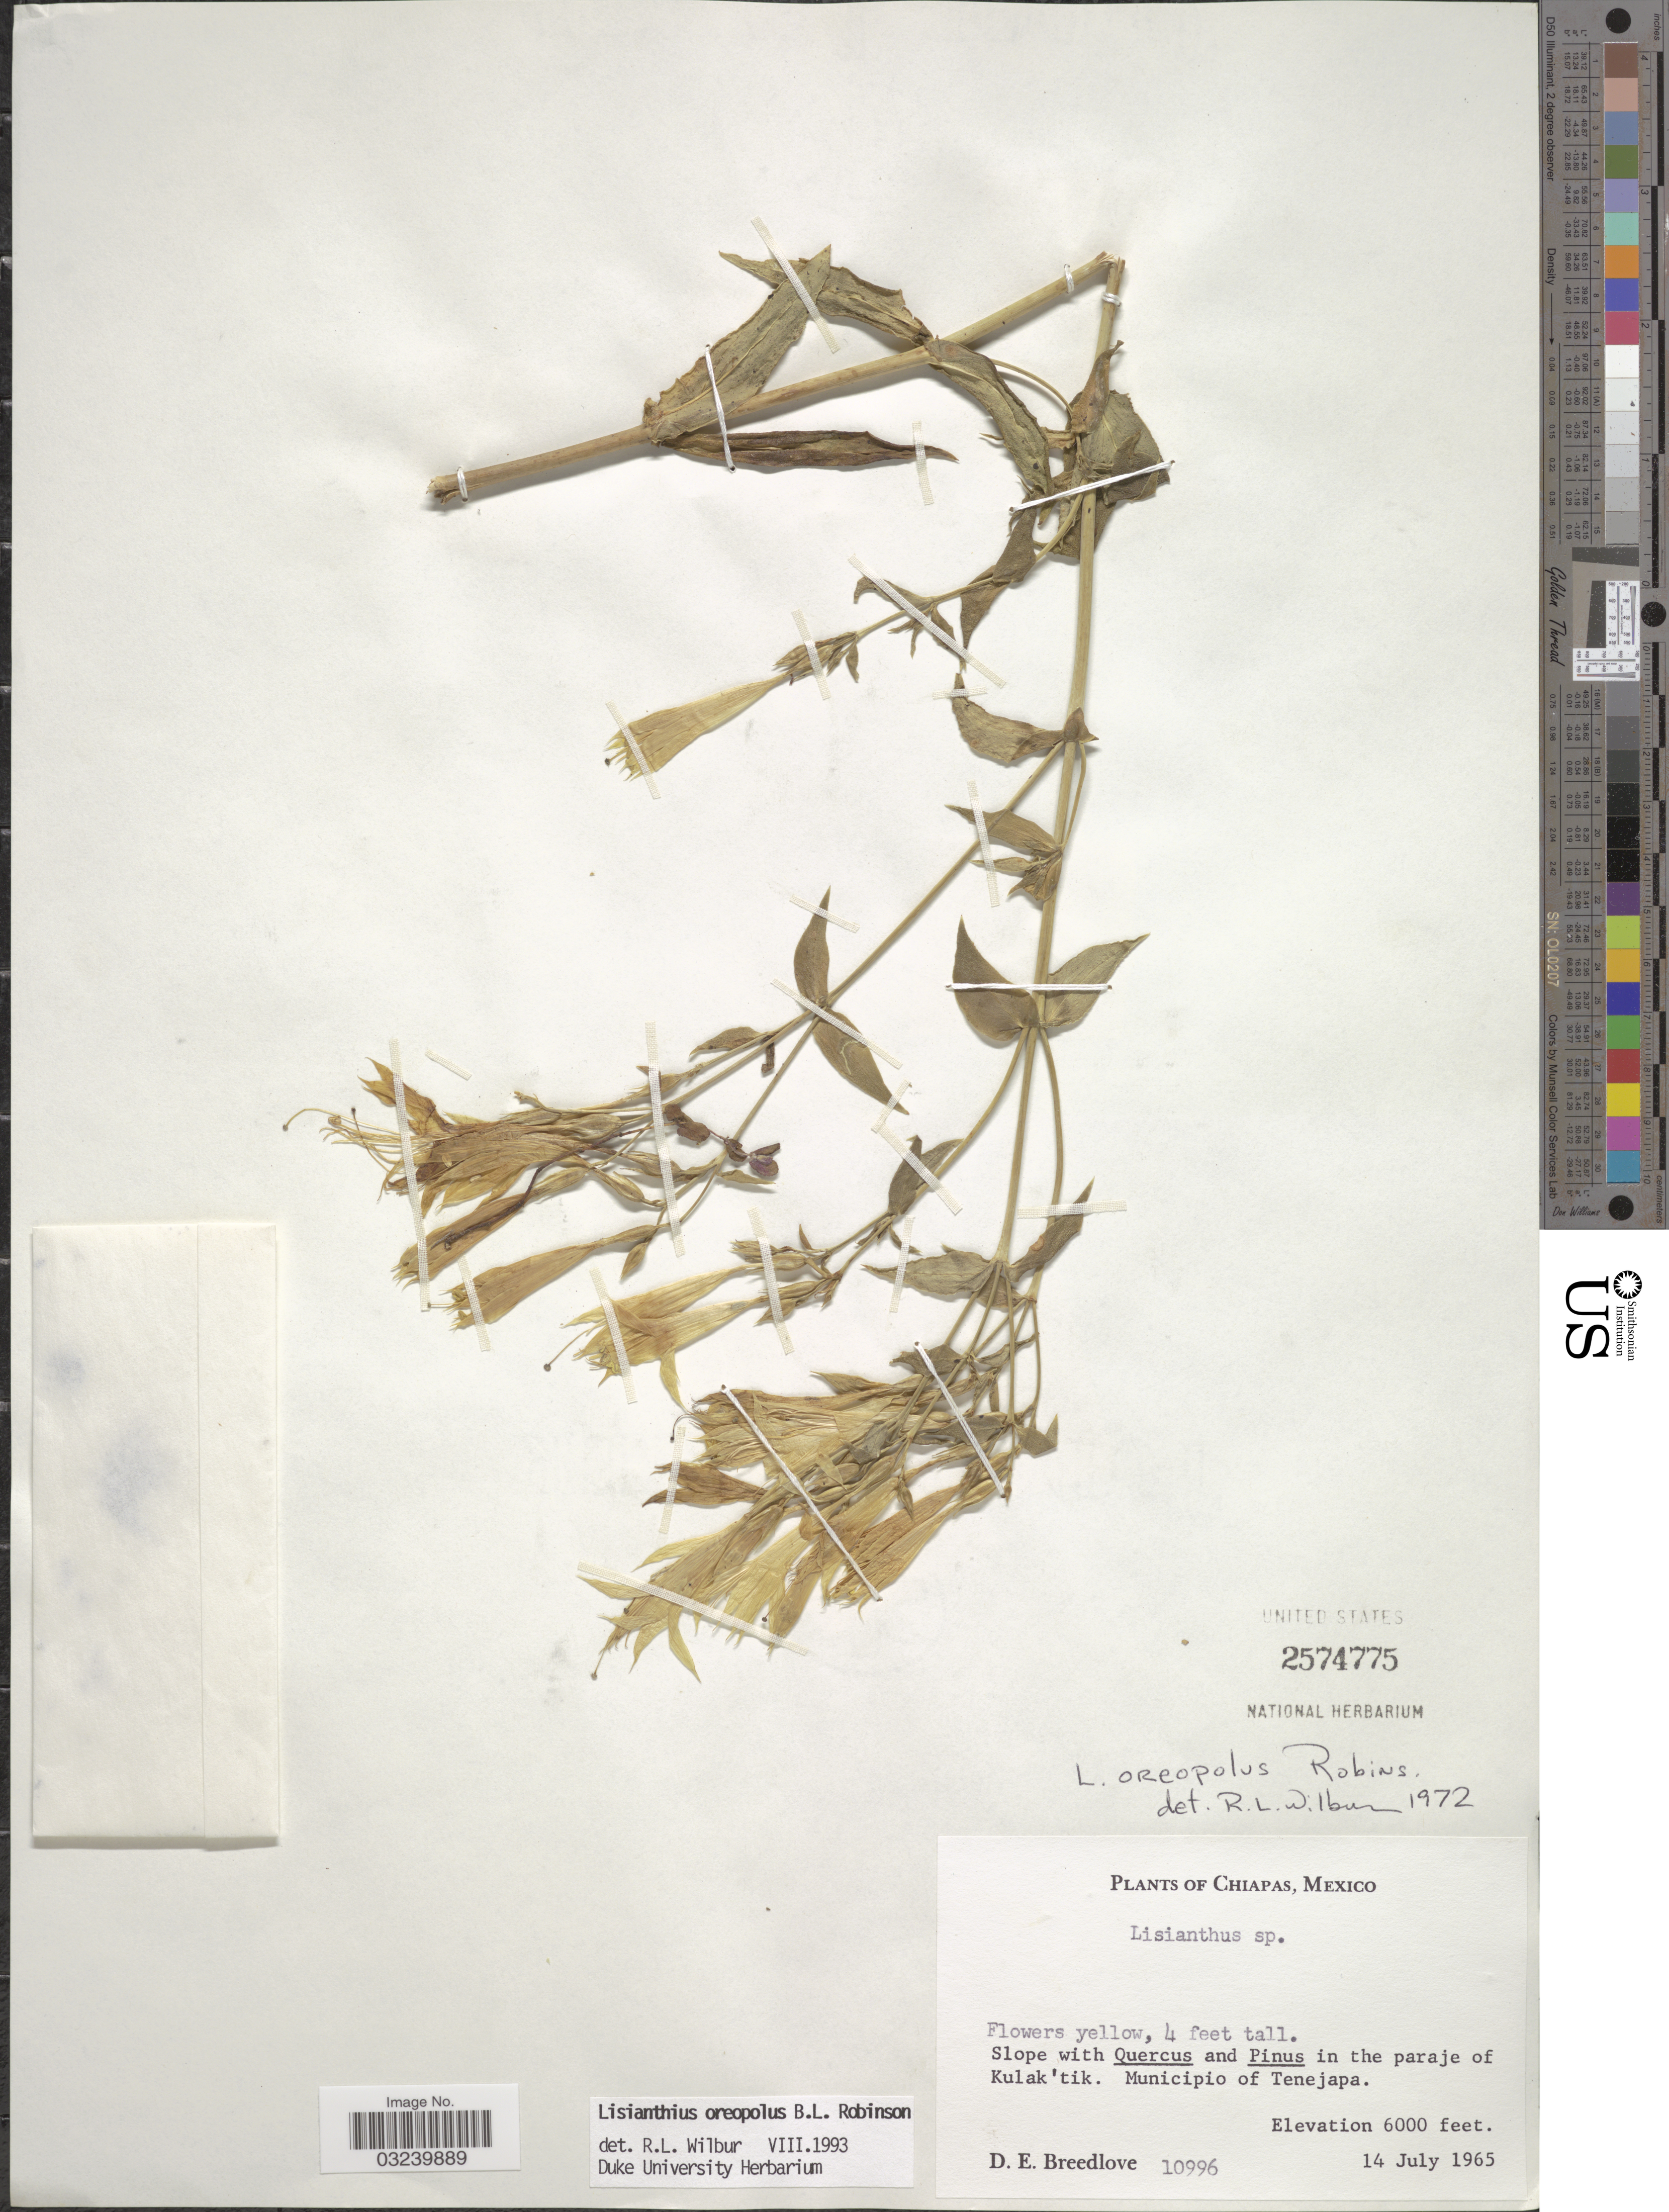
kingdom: Plantae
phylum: Tracheophyta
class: Magnoliopsida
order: Gentianales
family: Gentianaceae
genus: Lisianthius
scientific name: Lisianthius oreopolus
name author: B.L. Rob.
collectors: D. E. Breedlove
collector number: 10996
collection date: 1965-07-14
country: Mexico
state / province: Chiapas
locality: Chiapas, in the paraje of Kulak'tik, Municipio of Tenejapa.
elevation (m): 1829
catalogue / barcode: US 2574775